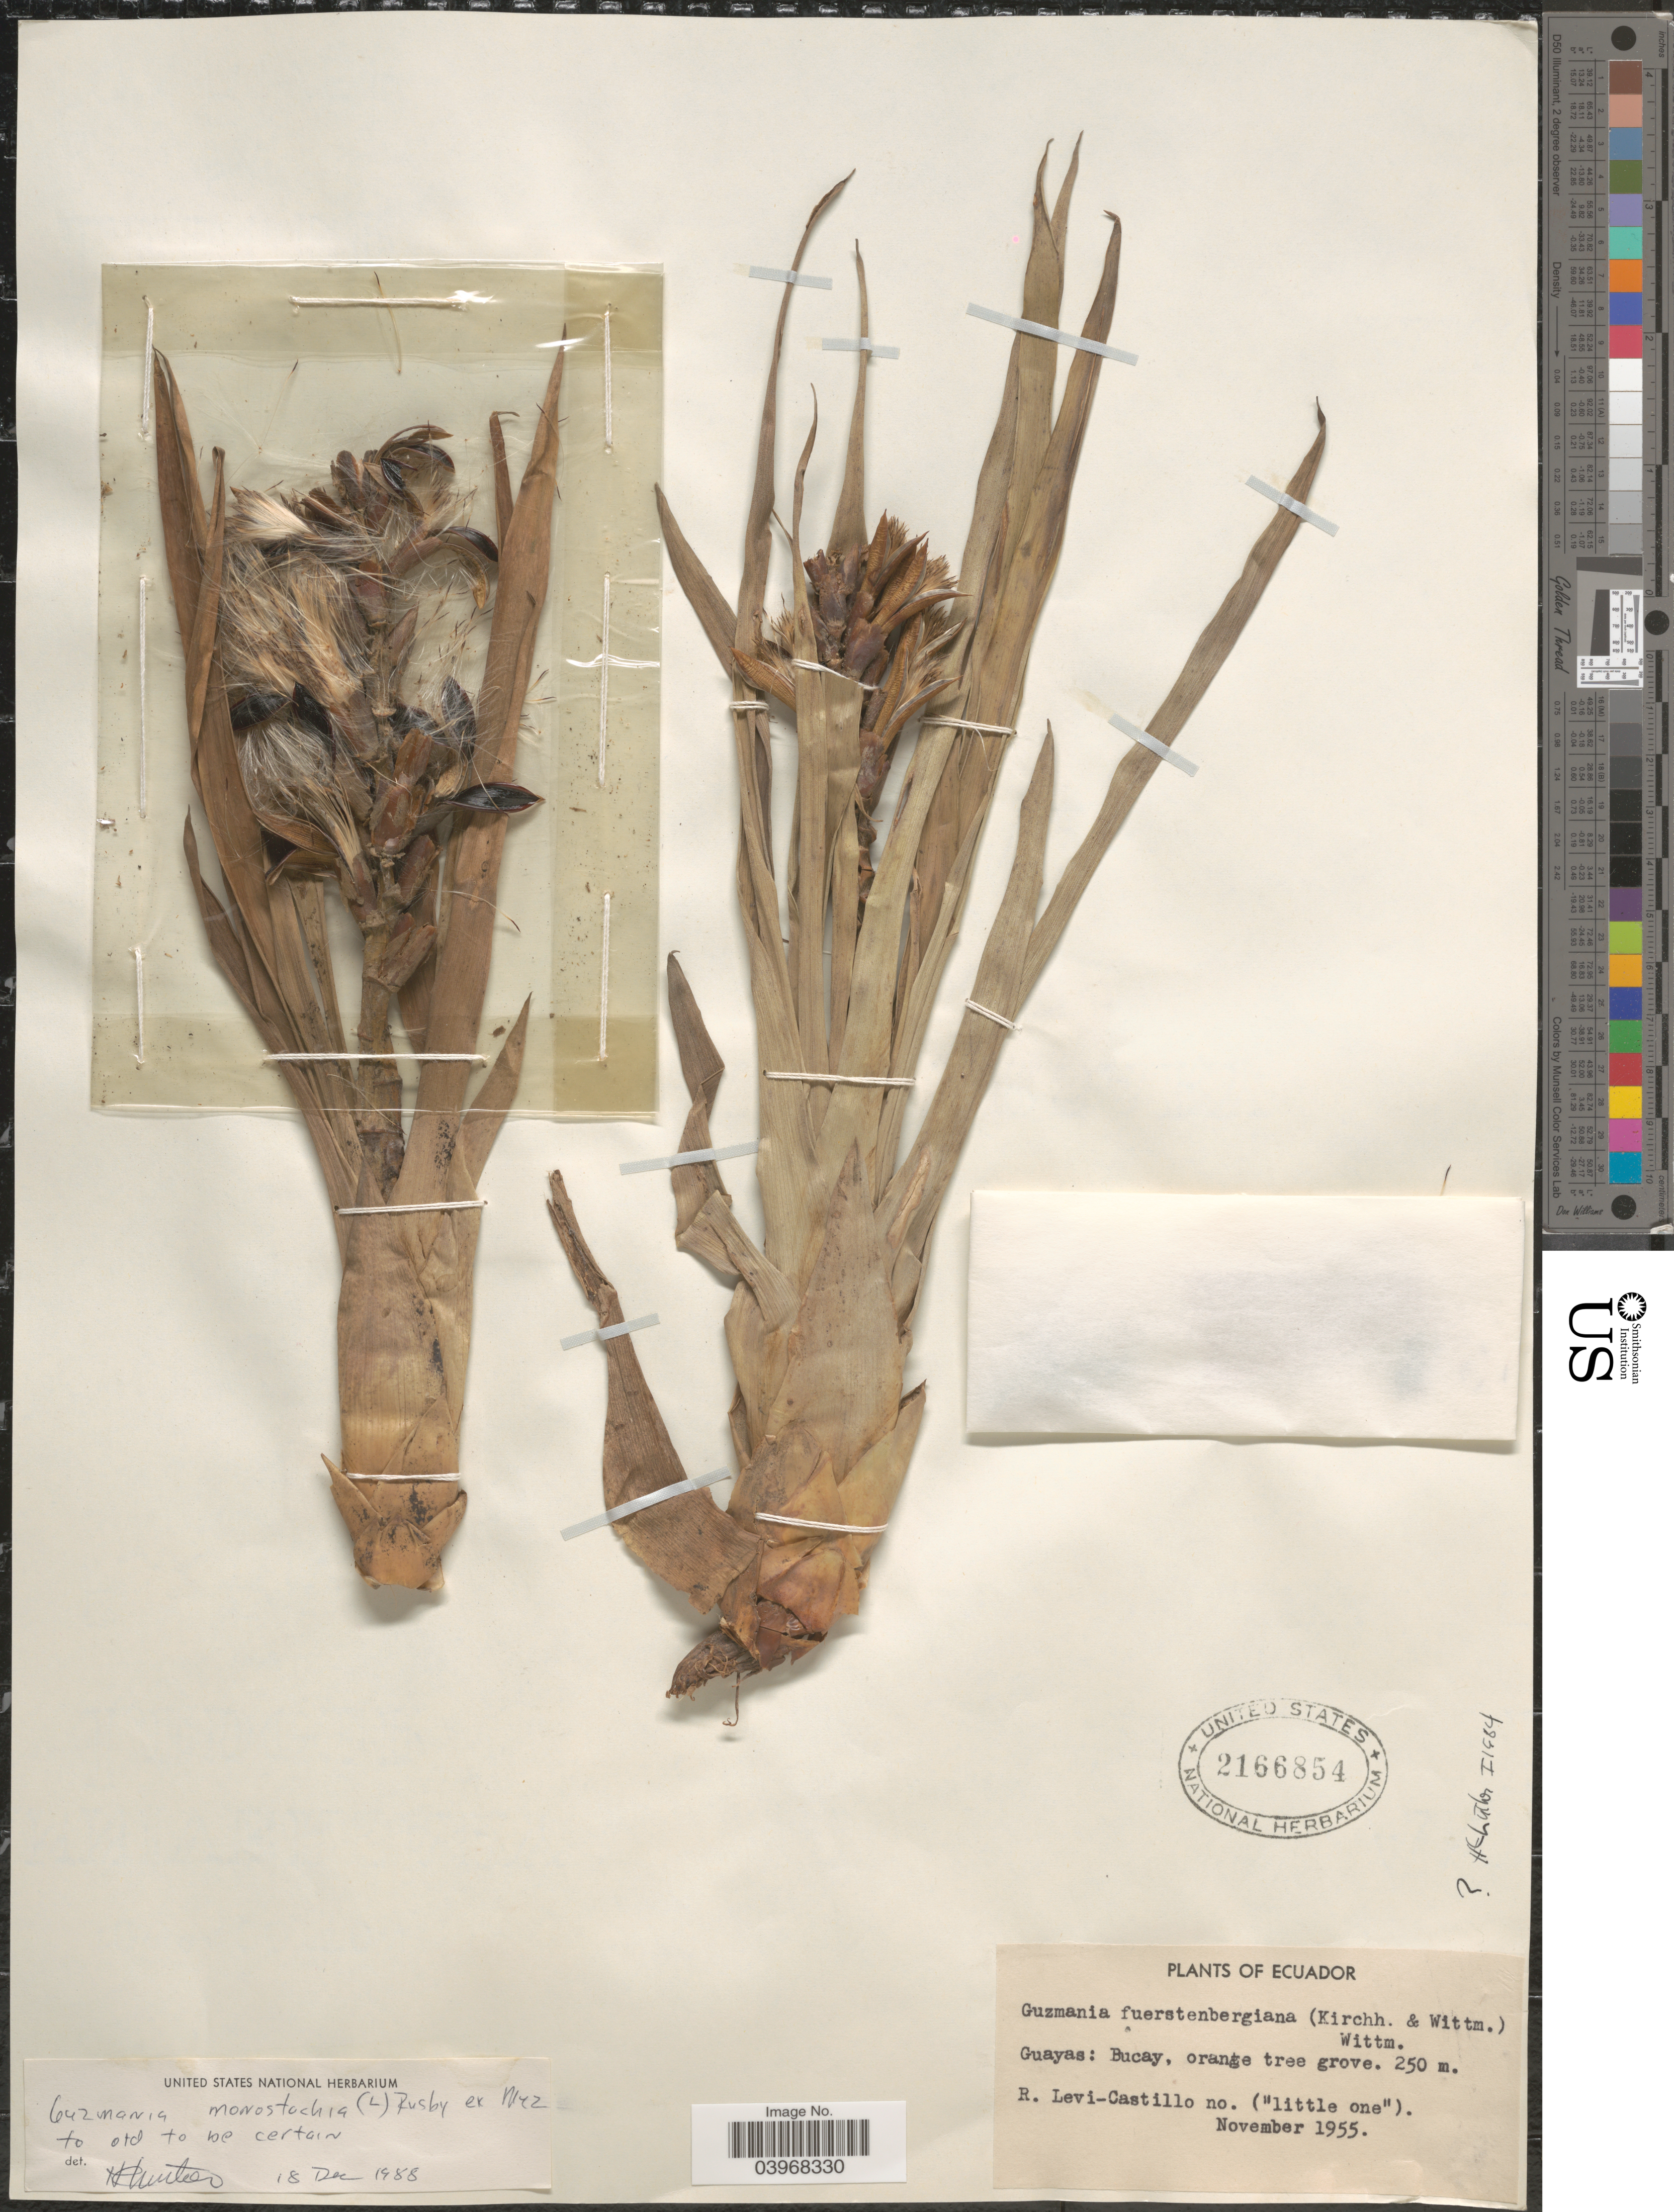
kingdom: Plantae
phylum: Tracheophyta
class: Liliopsida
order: Poales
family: Bromeliaceae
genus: Guzmania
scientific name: Guzmania fuerstenbergiana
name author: Wittm.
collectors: R. Levi-Castillo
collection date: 1955-11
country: Ecuador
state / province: Guayas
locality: Bucay.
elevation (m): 250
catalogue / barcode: US 2166854